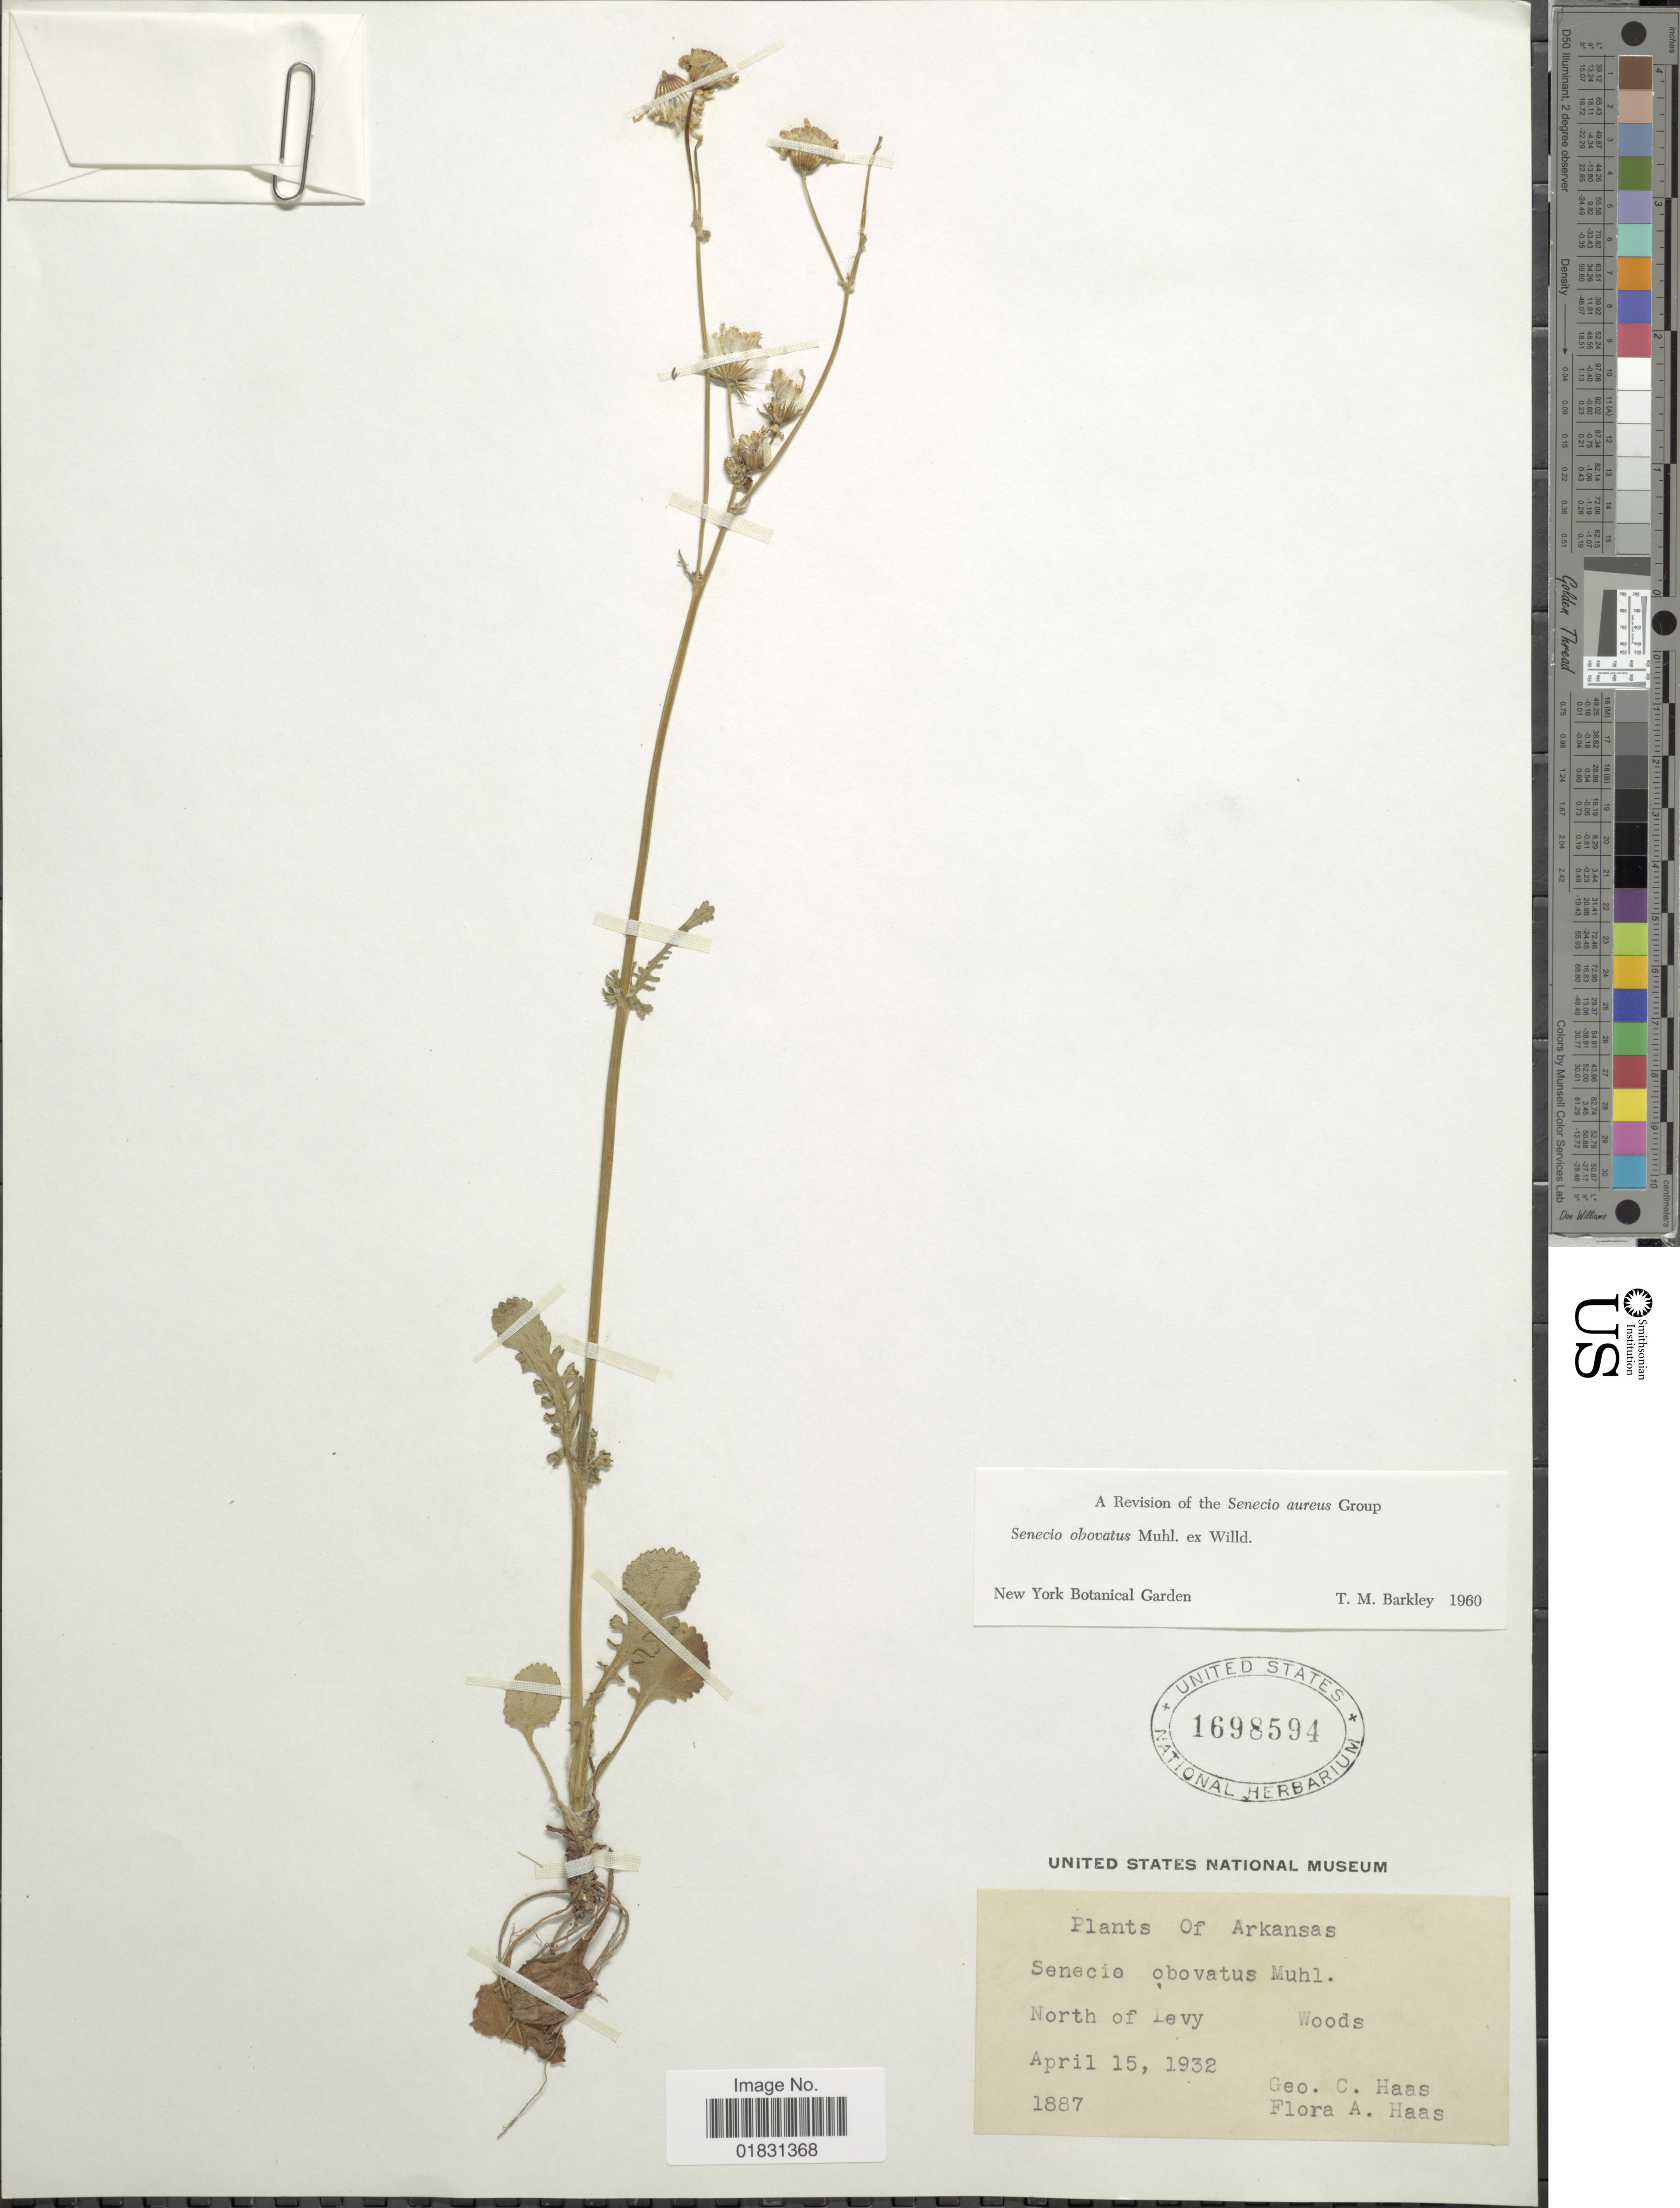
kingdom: Plantae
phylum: Tracheophyta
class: Magnoliopsida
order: Asterales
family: Asteraceae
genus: Packera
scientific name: Packera obovata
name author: (Muhl. ex Willd.) W.A. Weber & Á. Löve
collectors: G. Haas & F. A. Haas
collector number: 1887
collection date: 1932-04-15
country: United States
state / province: Arkansas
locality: North of Levy, Woods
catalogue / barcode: US 1698594